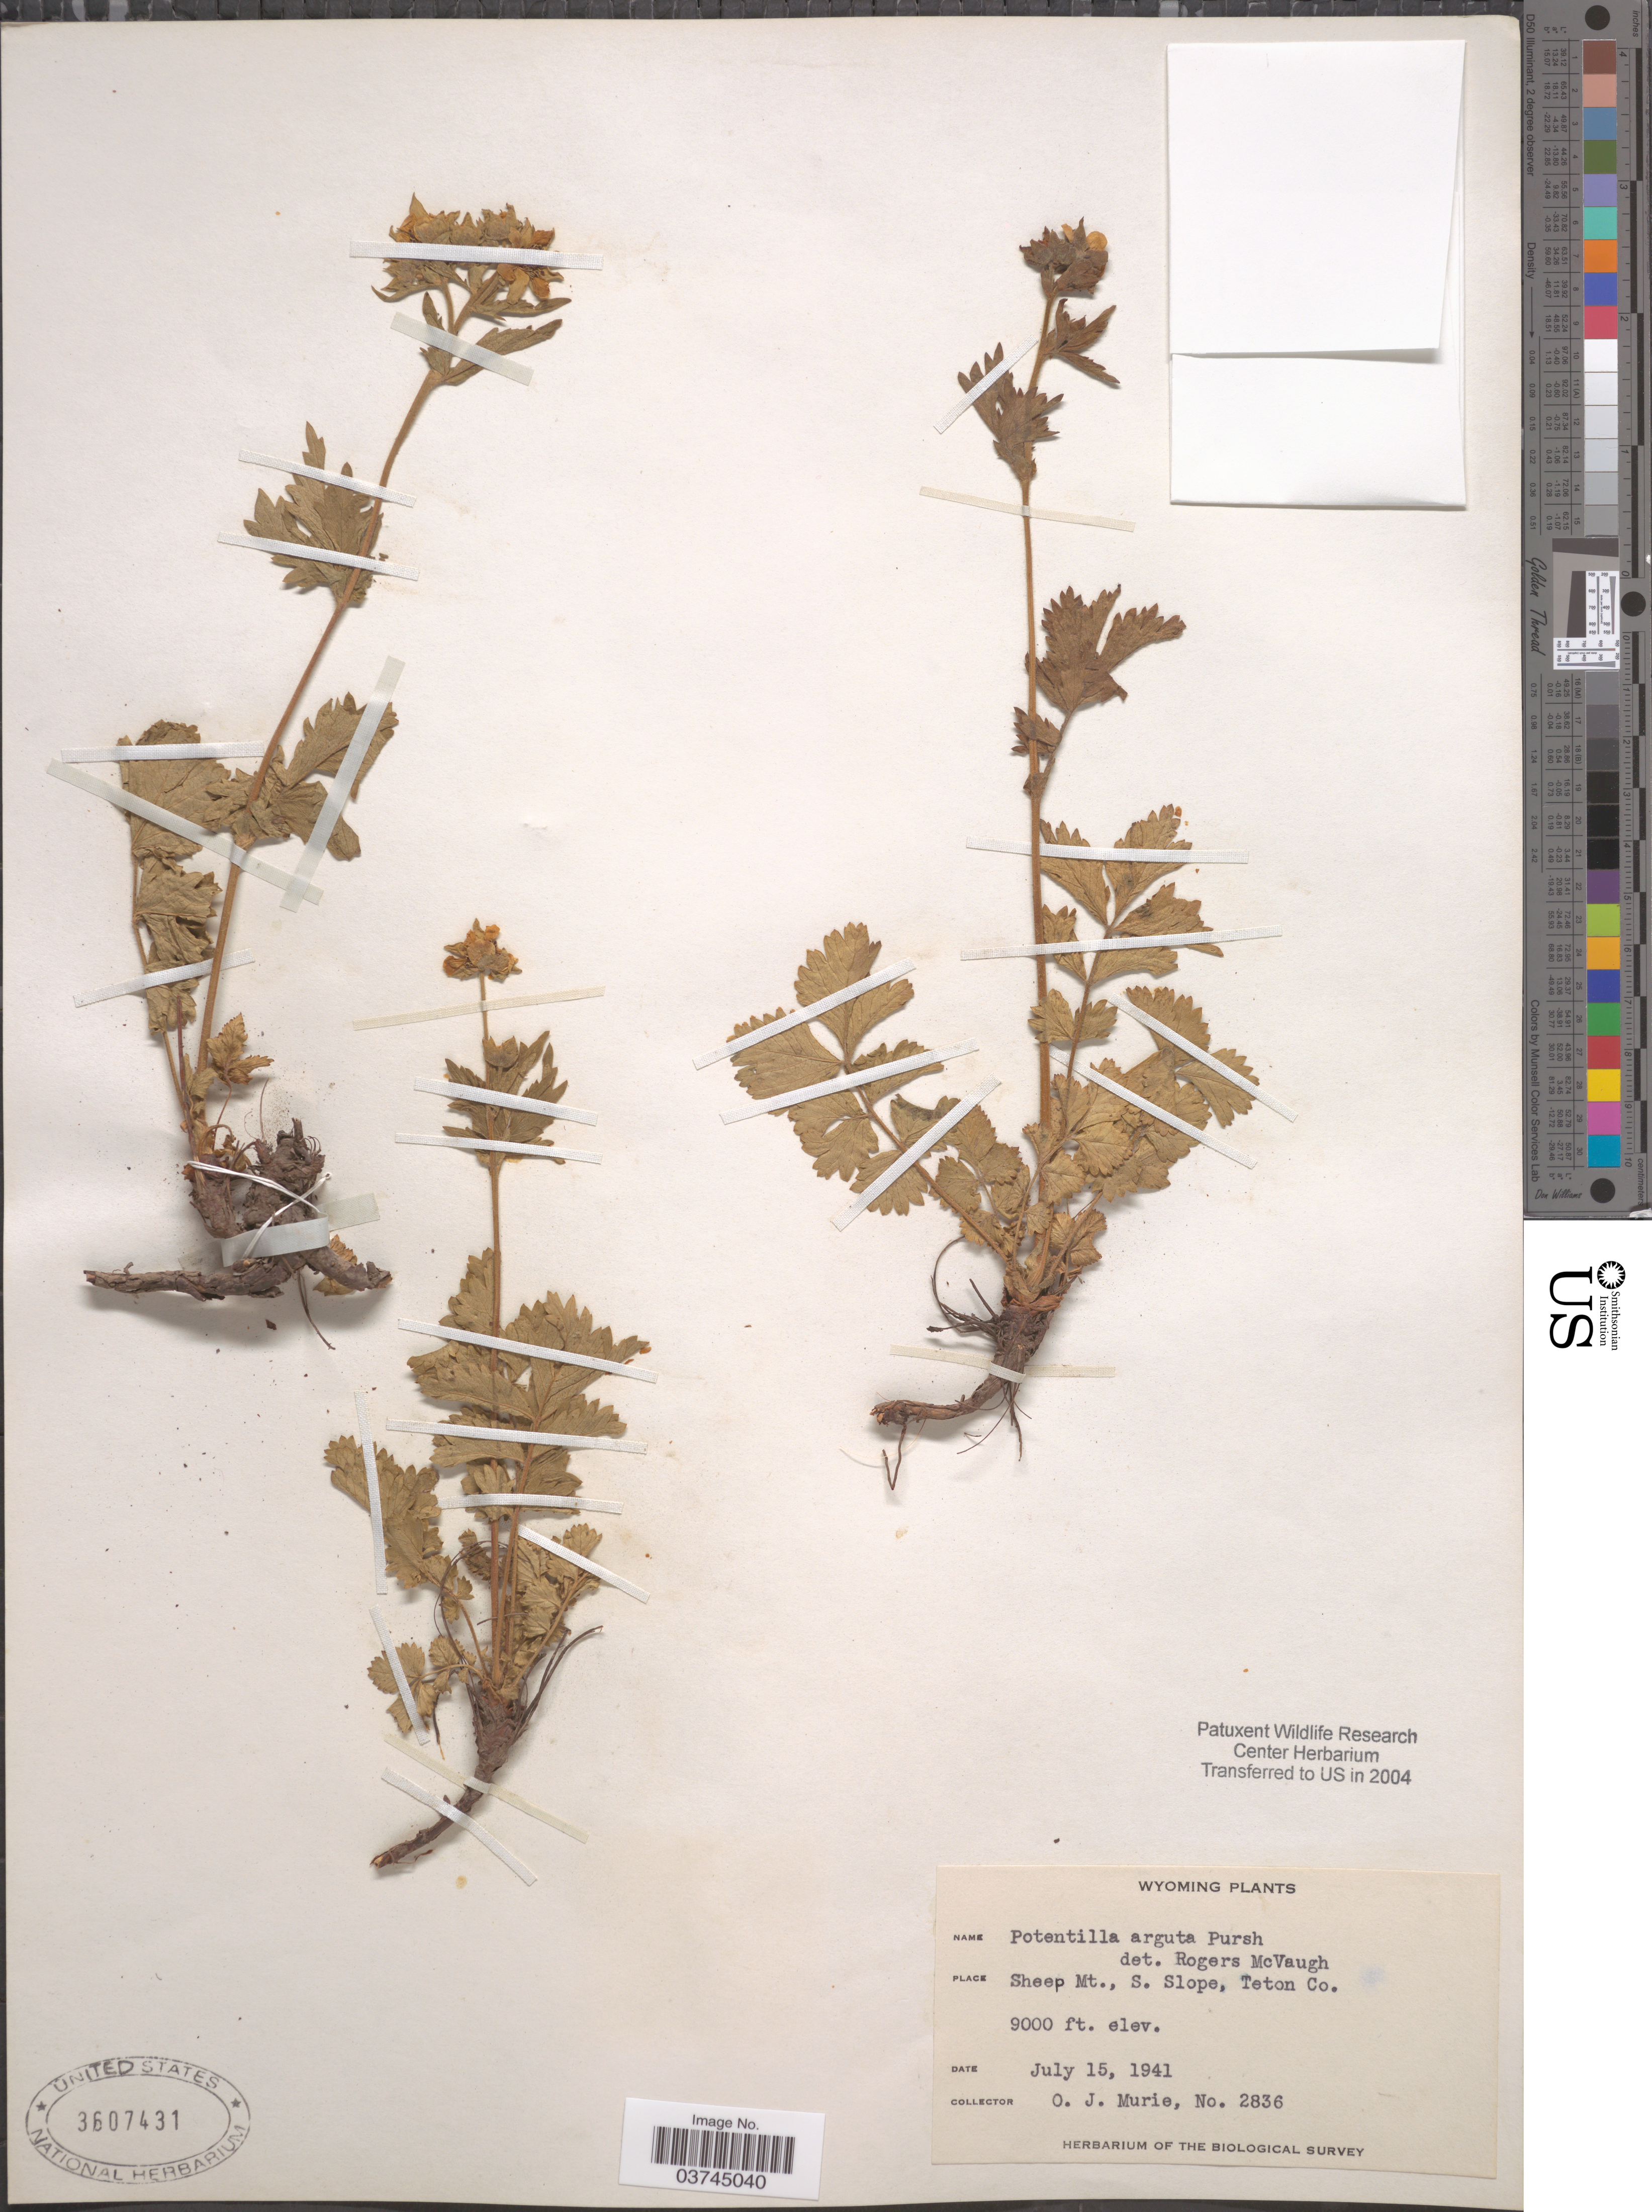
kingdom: Plantae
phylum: Tracheophyta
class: Magnoliopsida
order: Rosales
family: Rosaceae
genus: Drymocallis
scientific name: Drymocallis arguta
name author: (Pursh) Rydb.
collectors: O. Murie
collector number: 2836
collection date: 1941-07-15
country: United States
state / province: Wyoming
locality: Sheep Mt., S. Slope, Teton Co.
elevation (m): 2743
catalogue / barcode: US 3607431